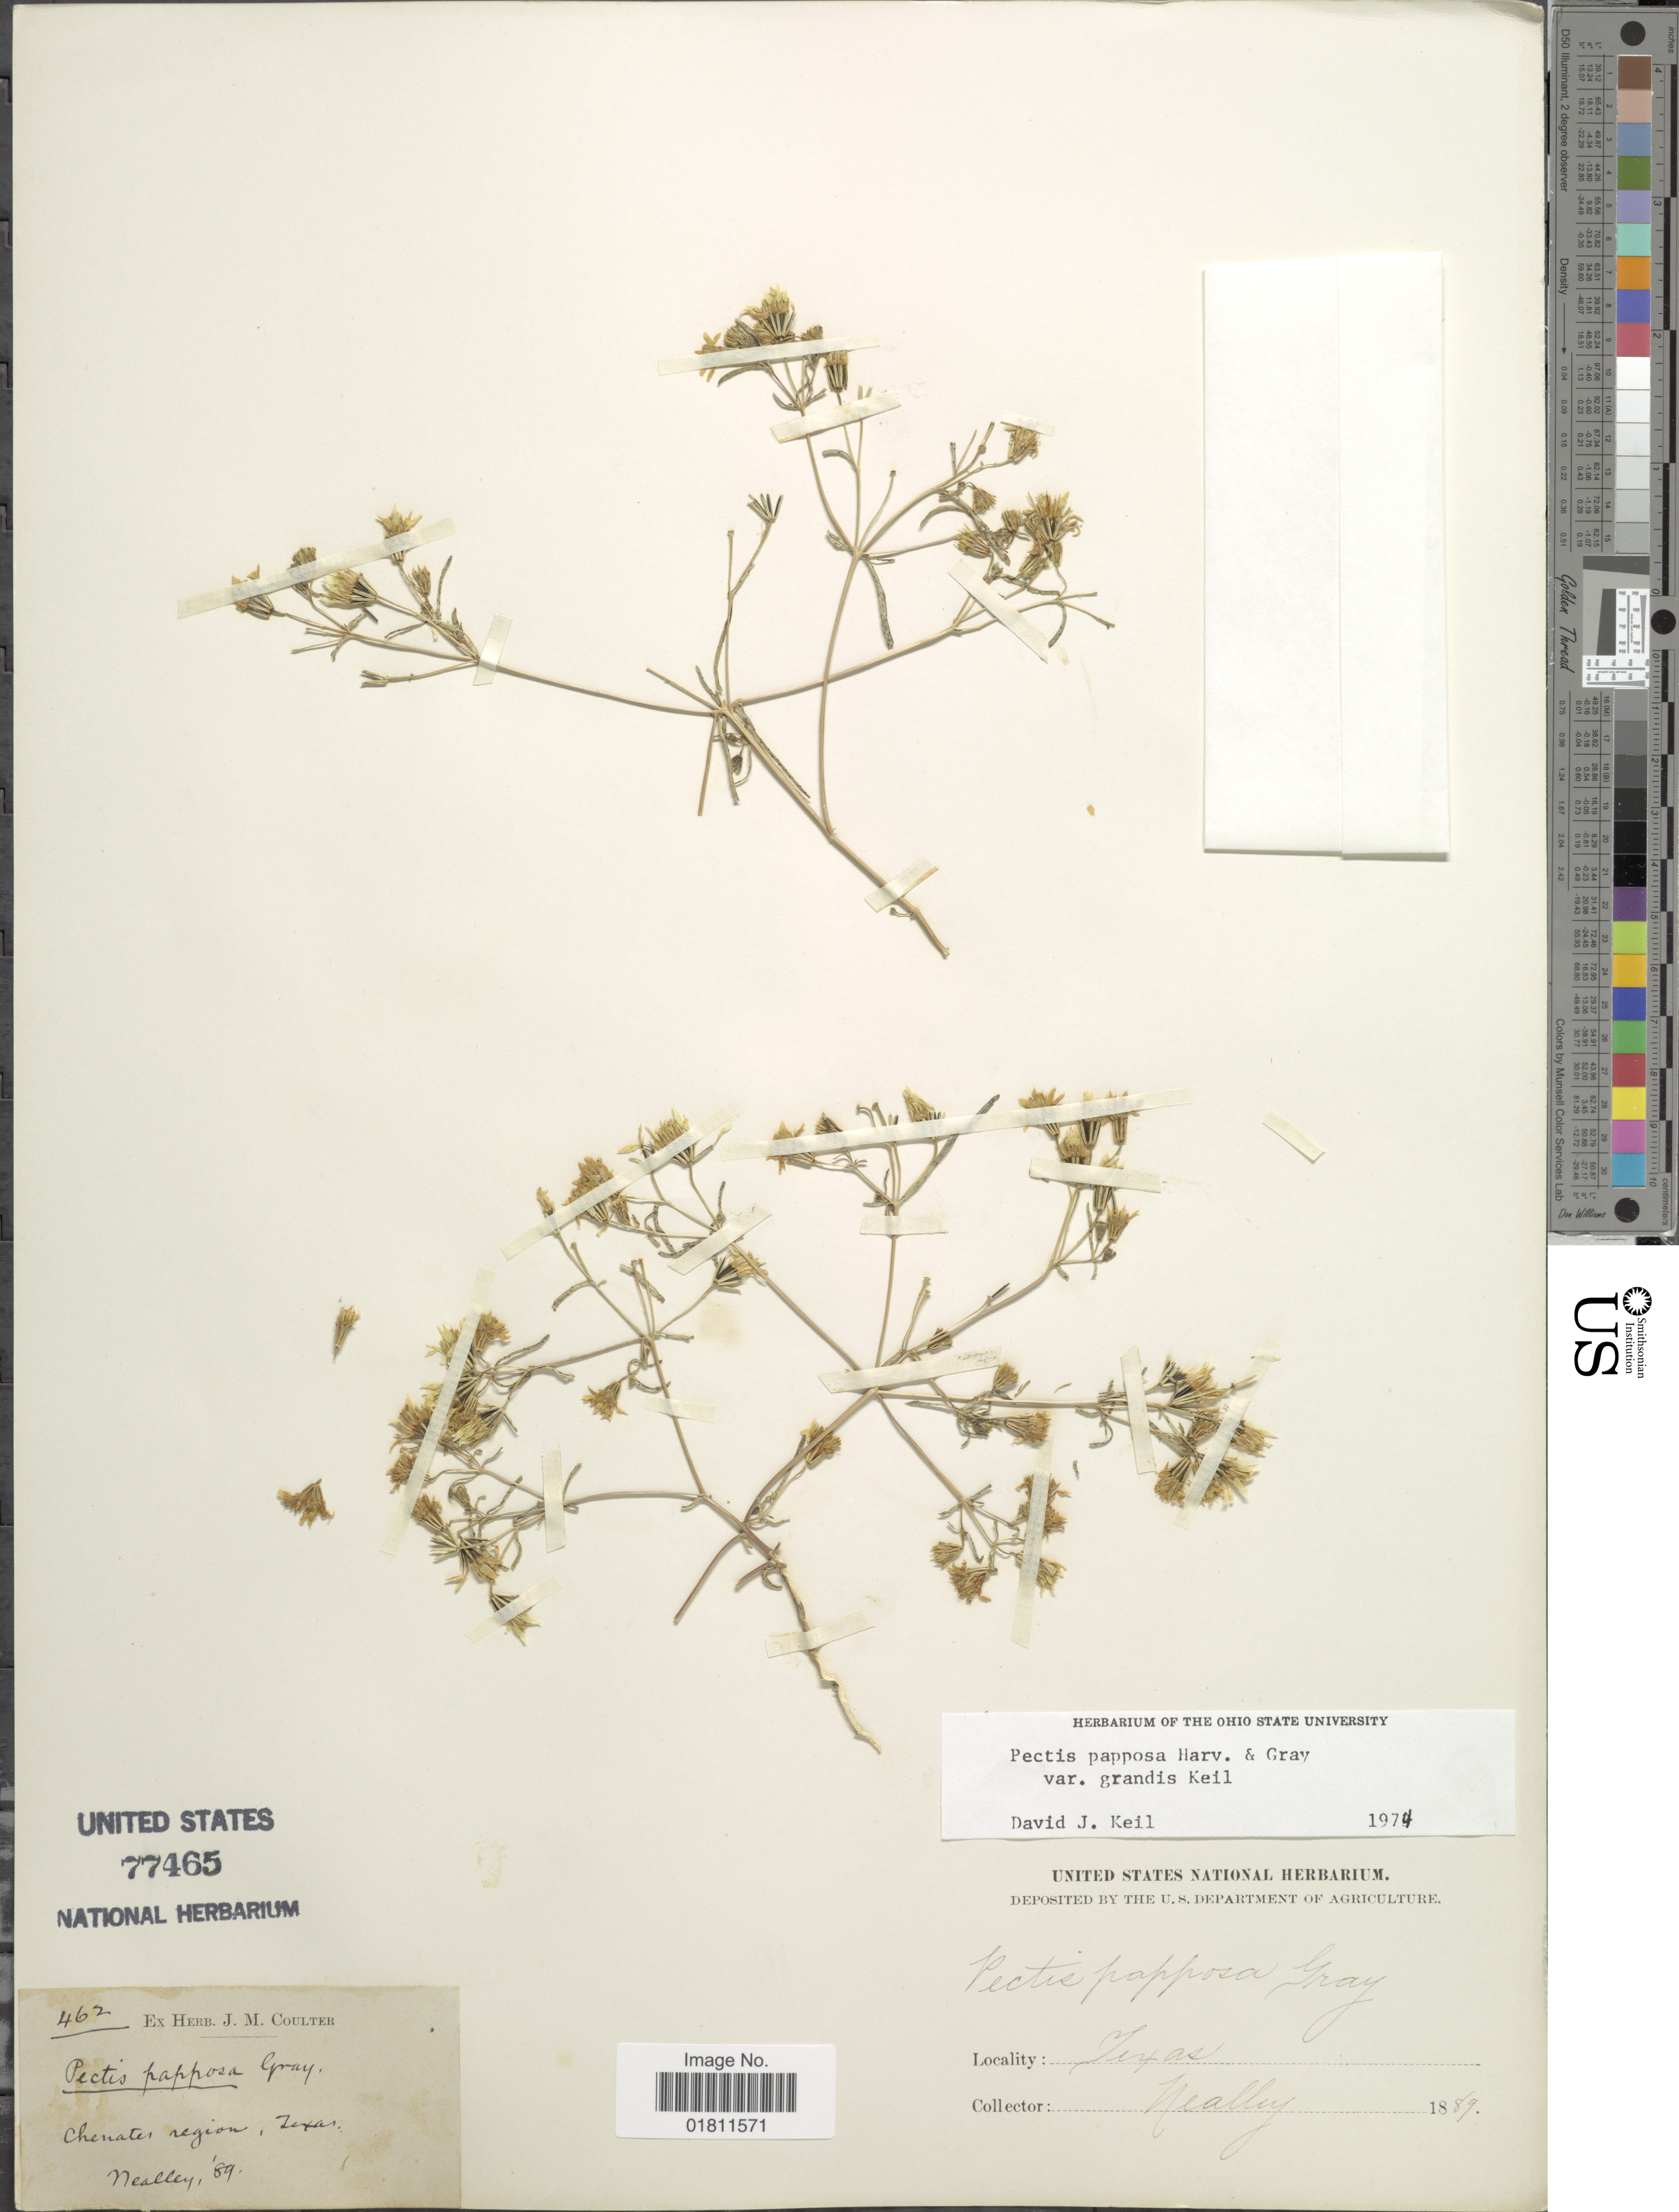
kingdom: Plantae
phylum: Tracheophyta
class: Magnoliopsida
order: Asterales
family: Asteraceae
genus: Pectis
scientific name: Pectis papposa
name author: Harv. & A. Gray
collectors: G. Neally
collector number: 462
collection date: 1889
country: United States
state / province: Texas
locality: Chenates region, Texas.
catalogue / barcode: US 77465